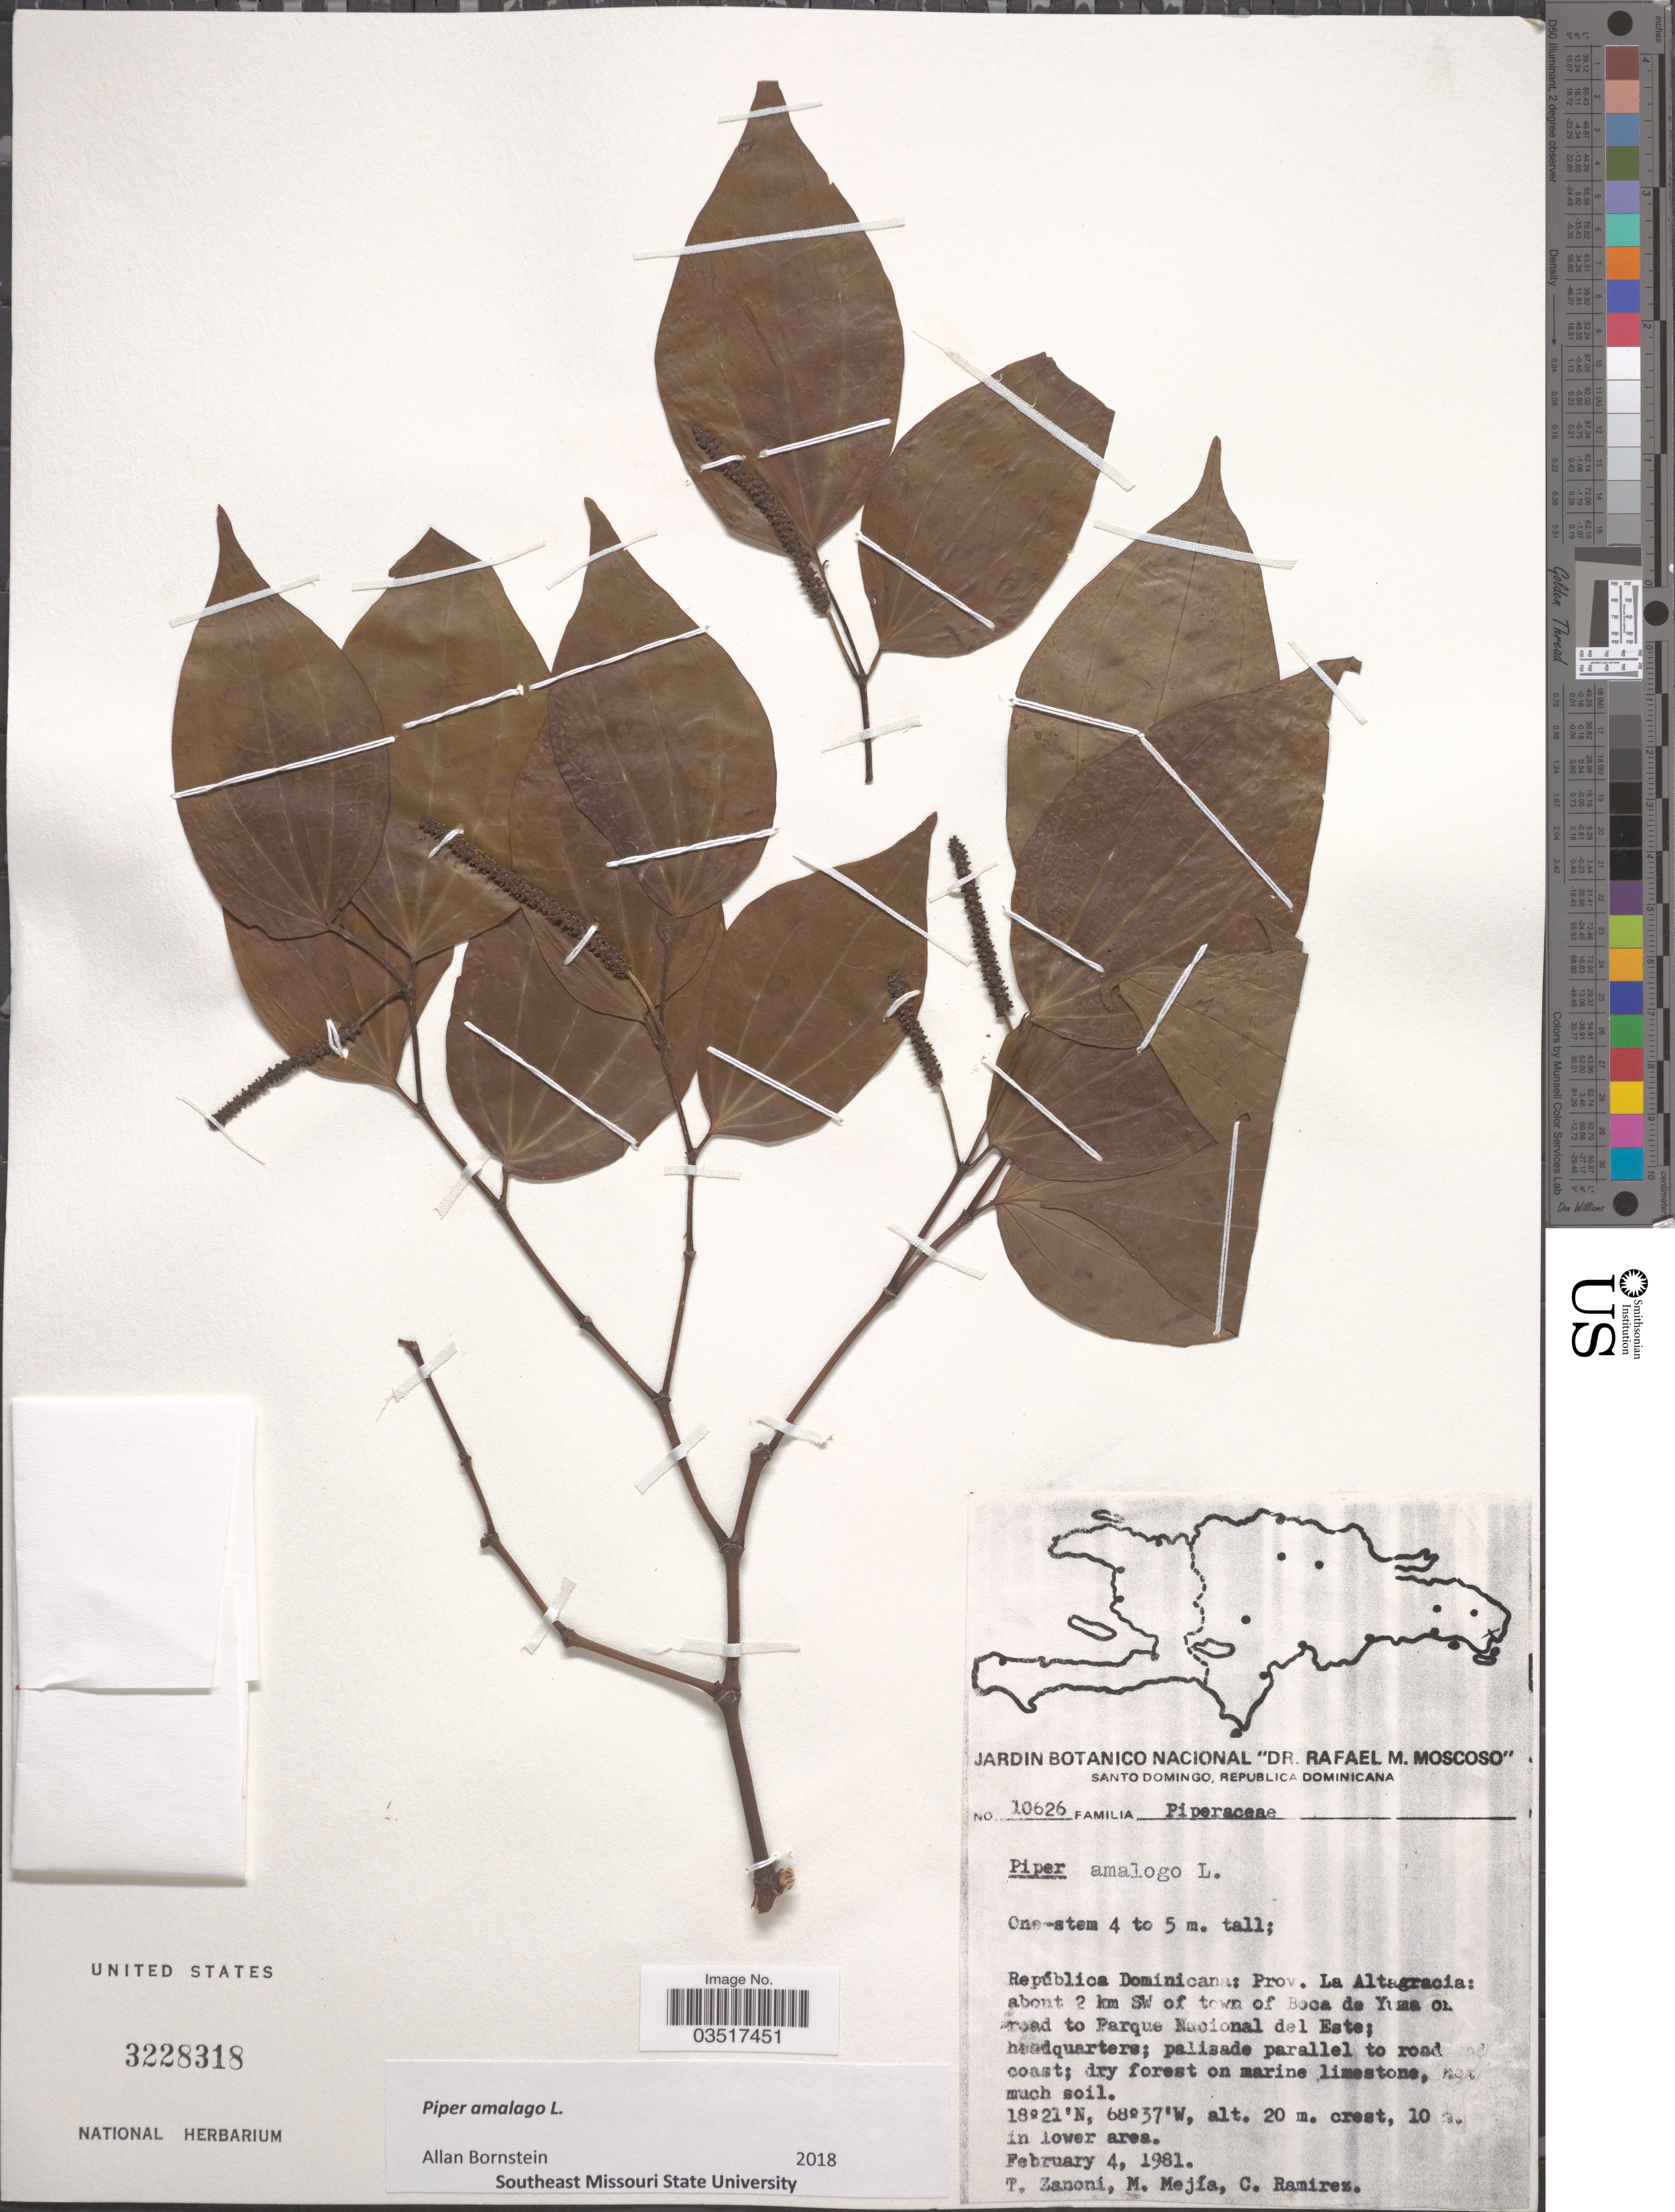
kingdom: Plantae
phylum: Tracheophyta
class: Magnoliopsida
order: Piperales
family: Piperaceae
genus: Piper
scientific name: Piper amalago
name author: L.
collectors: T. Zanoni, M. Mejia & C. Ramirez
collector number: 10626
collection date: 1981-02-04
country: Dominican Republic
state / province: La Altagracia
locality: About 2 km SW of town of Boca de Yuma on road to Parque Nacional del Este; headquarters; palisade parallel to road coast.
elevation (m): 20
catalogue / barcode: US 3228318